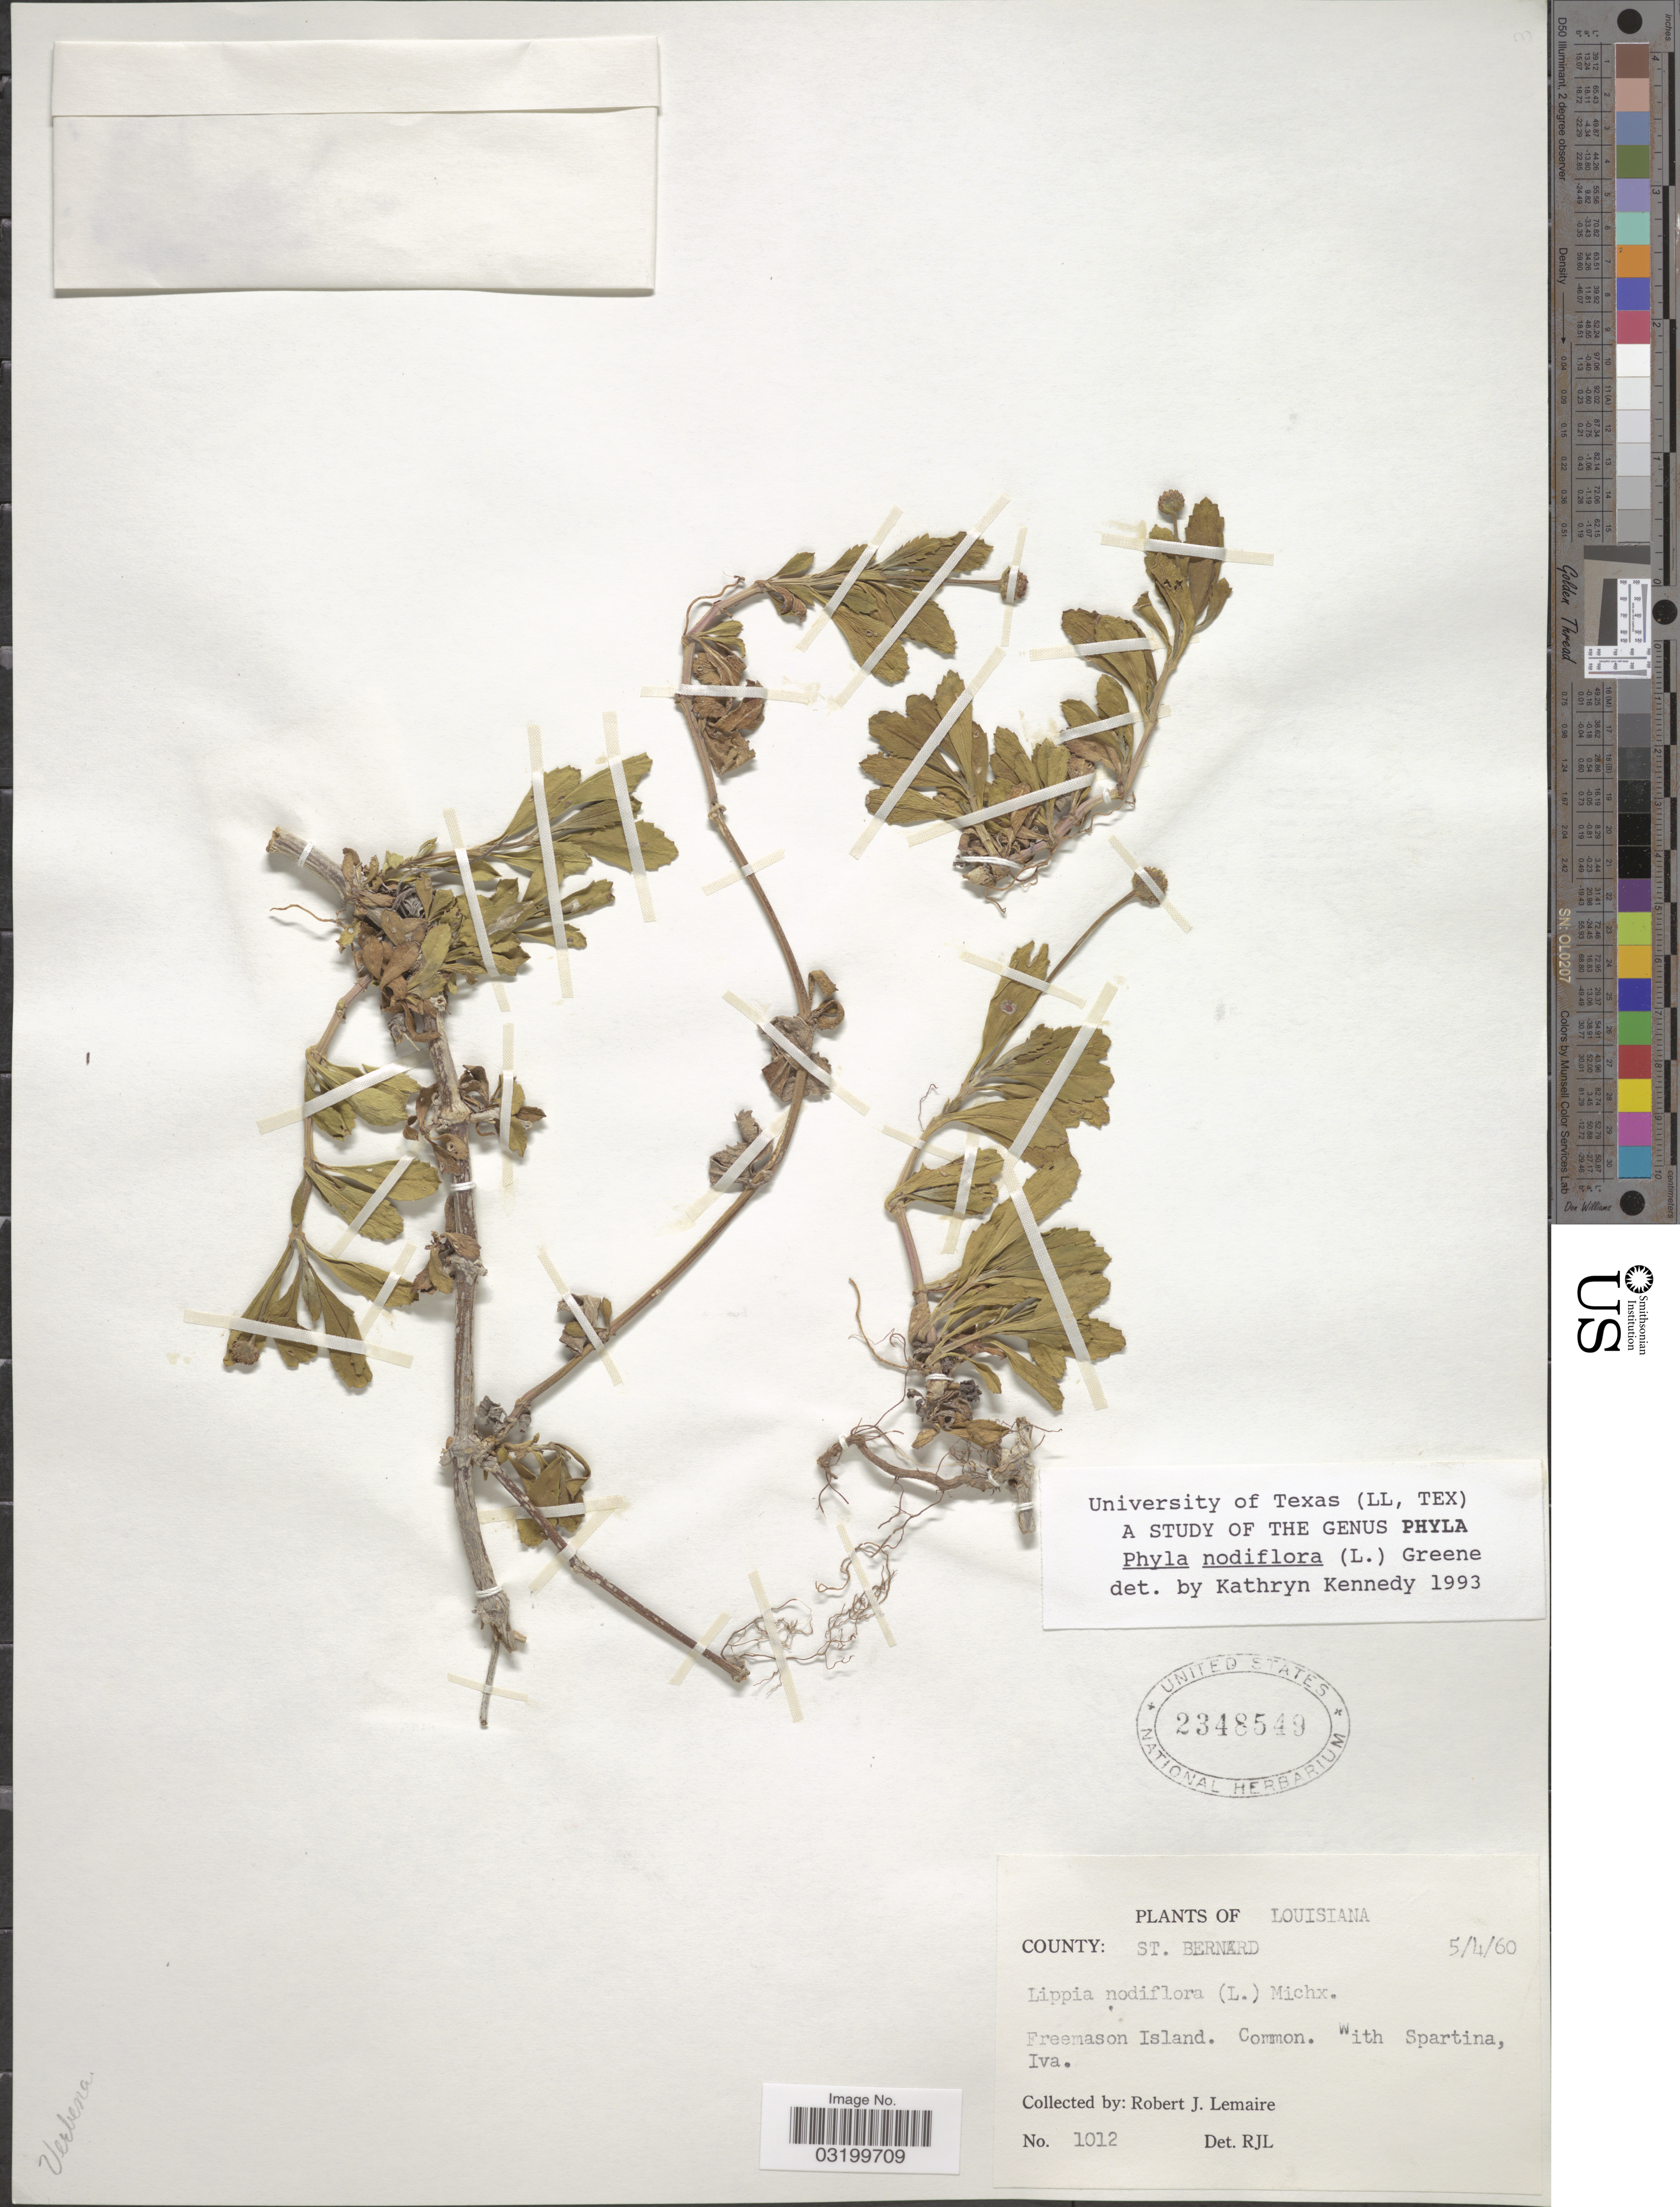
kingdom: Plantae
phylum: Tracheophyta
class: Magnoliopsida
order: Lamiales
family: Verbenaceae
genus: Phyla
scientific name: Phyla nodiflora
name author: (L.) Greene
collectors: R. J. Lemaire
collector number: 1012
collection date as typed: Transcribed d/m/y: 4/5/60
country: United States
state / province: Louisiana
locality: County: St. Bernard. Freemason Island.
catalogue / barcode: US 2348549